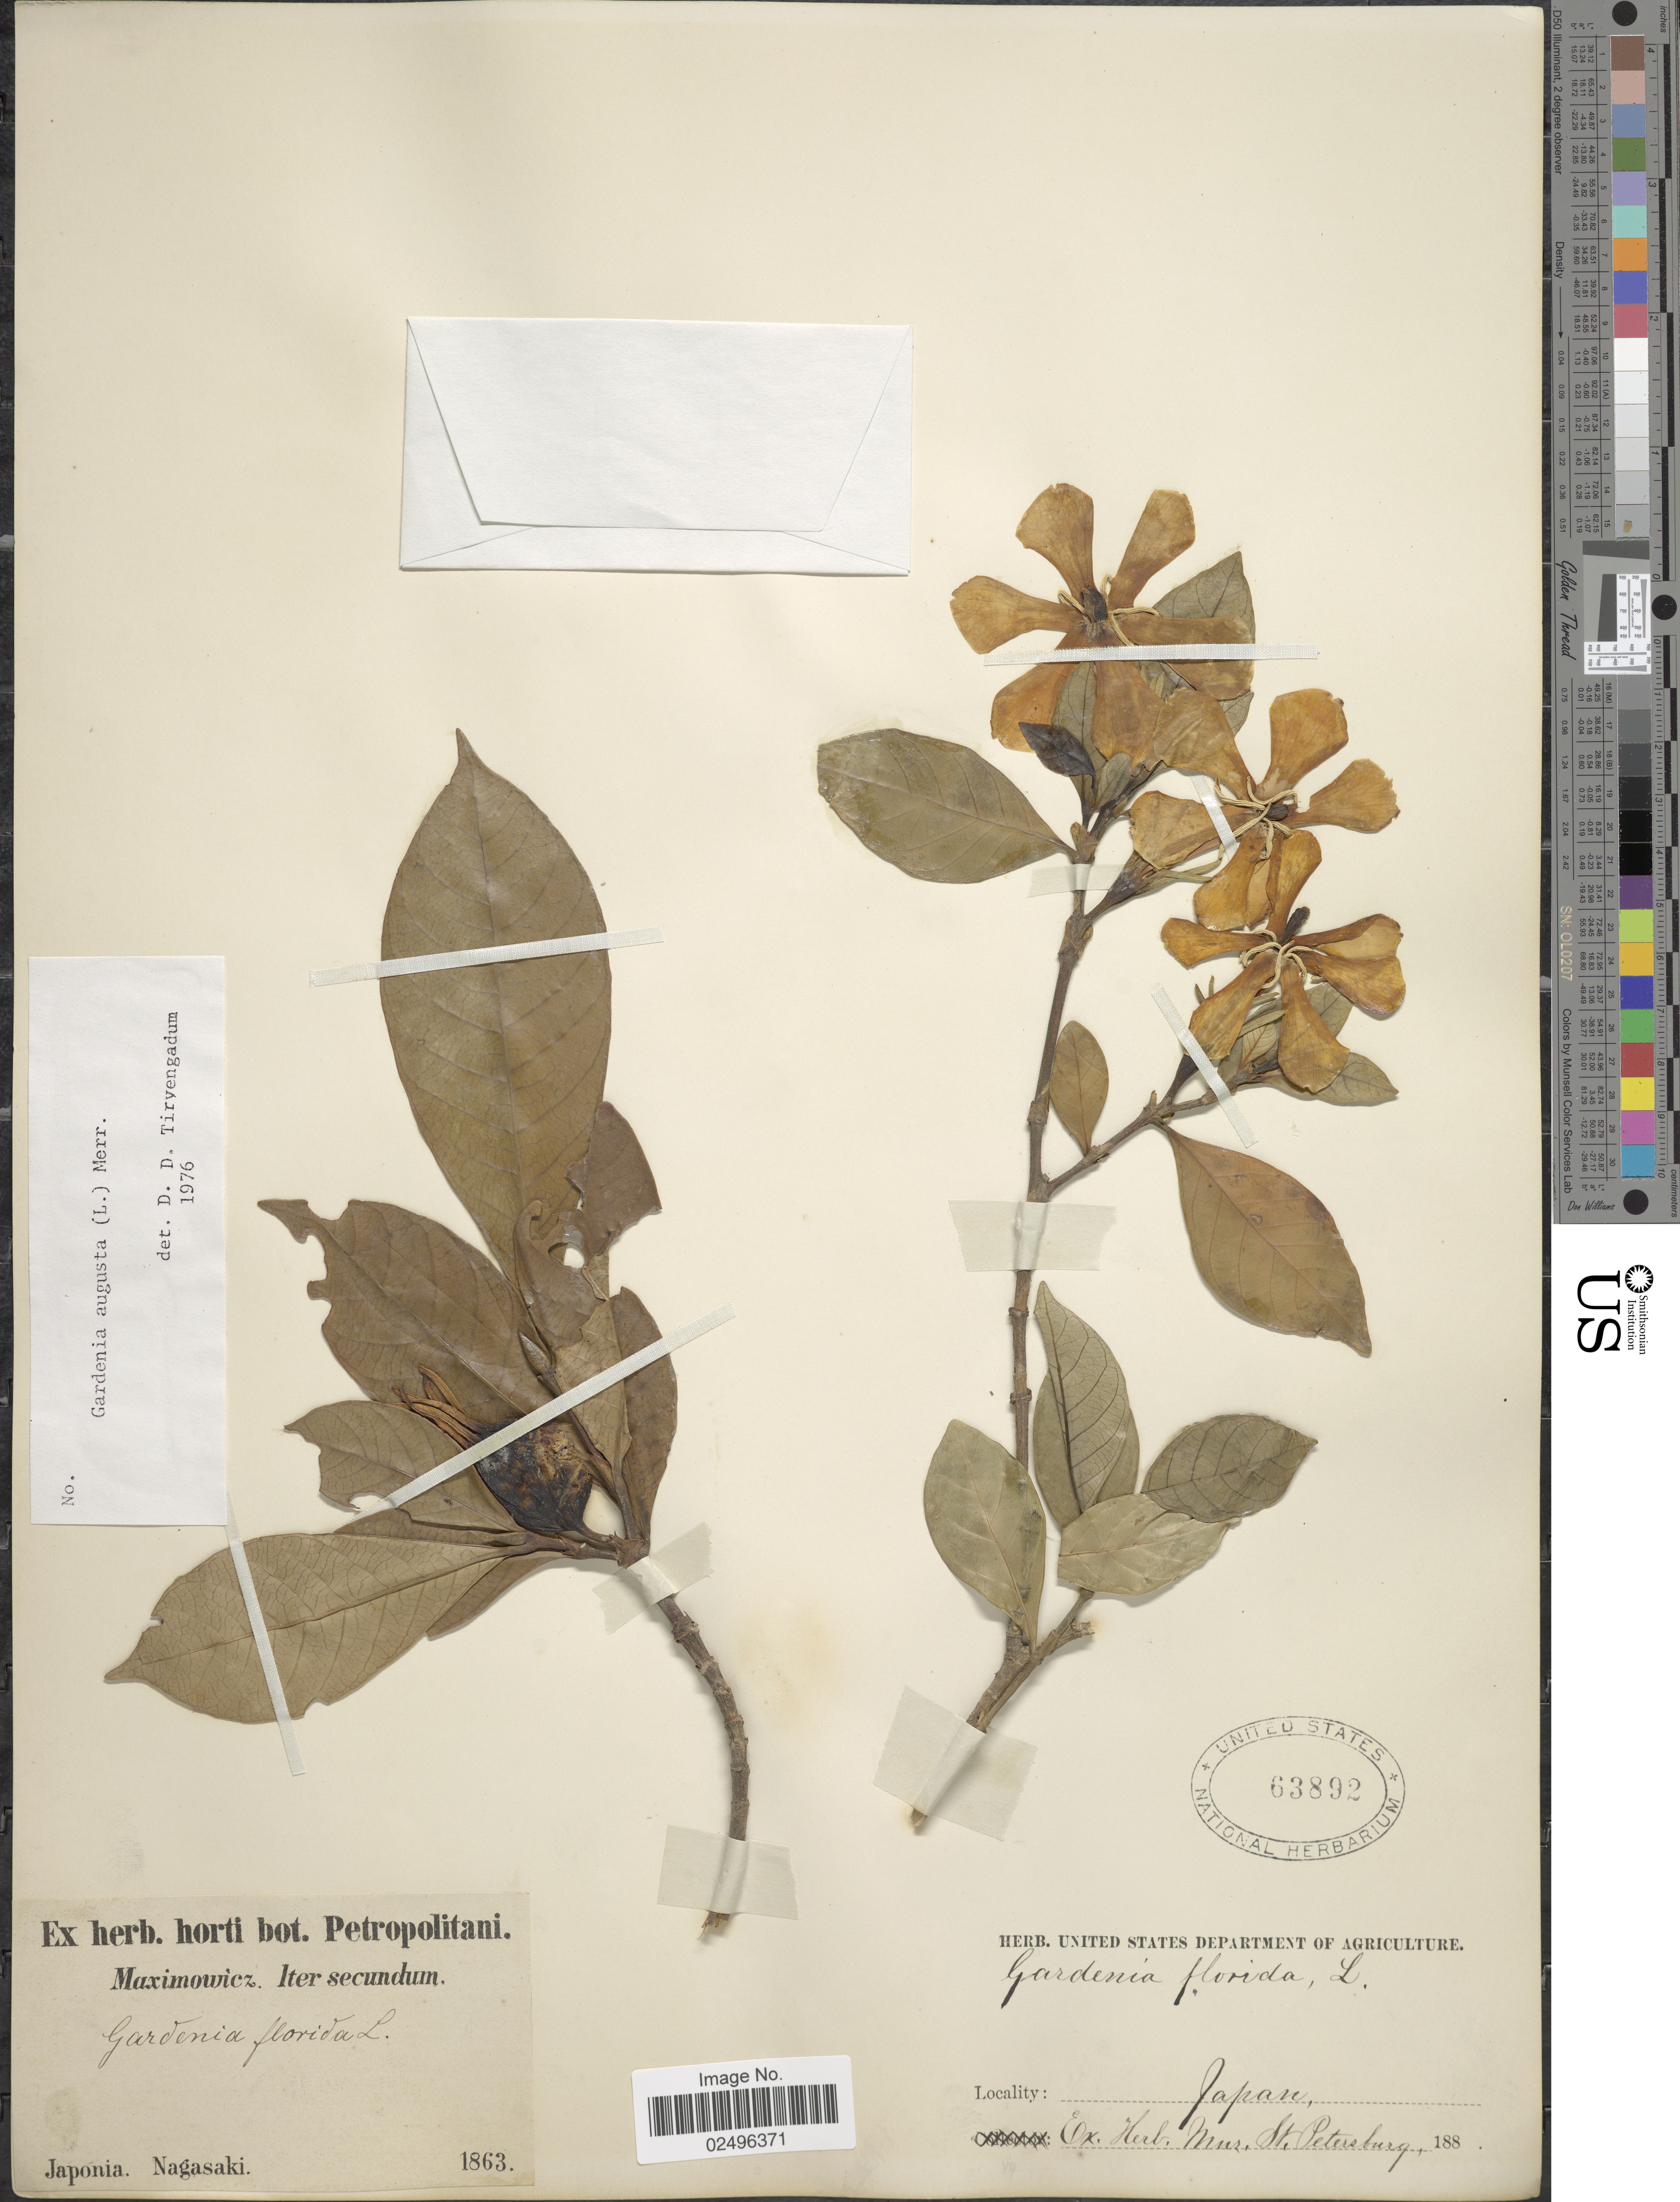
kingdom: Plantae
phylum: Tracheophyta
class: Magnoliopsida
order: Gentianales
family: Rubiaceae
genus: Gardenia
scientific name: Gardenia augusta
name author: (L.) Merr.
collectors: Maximowicz, --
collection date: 1863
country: Japan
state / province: Nagasaki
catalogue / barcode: US 63892